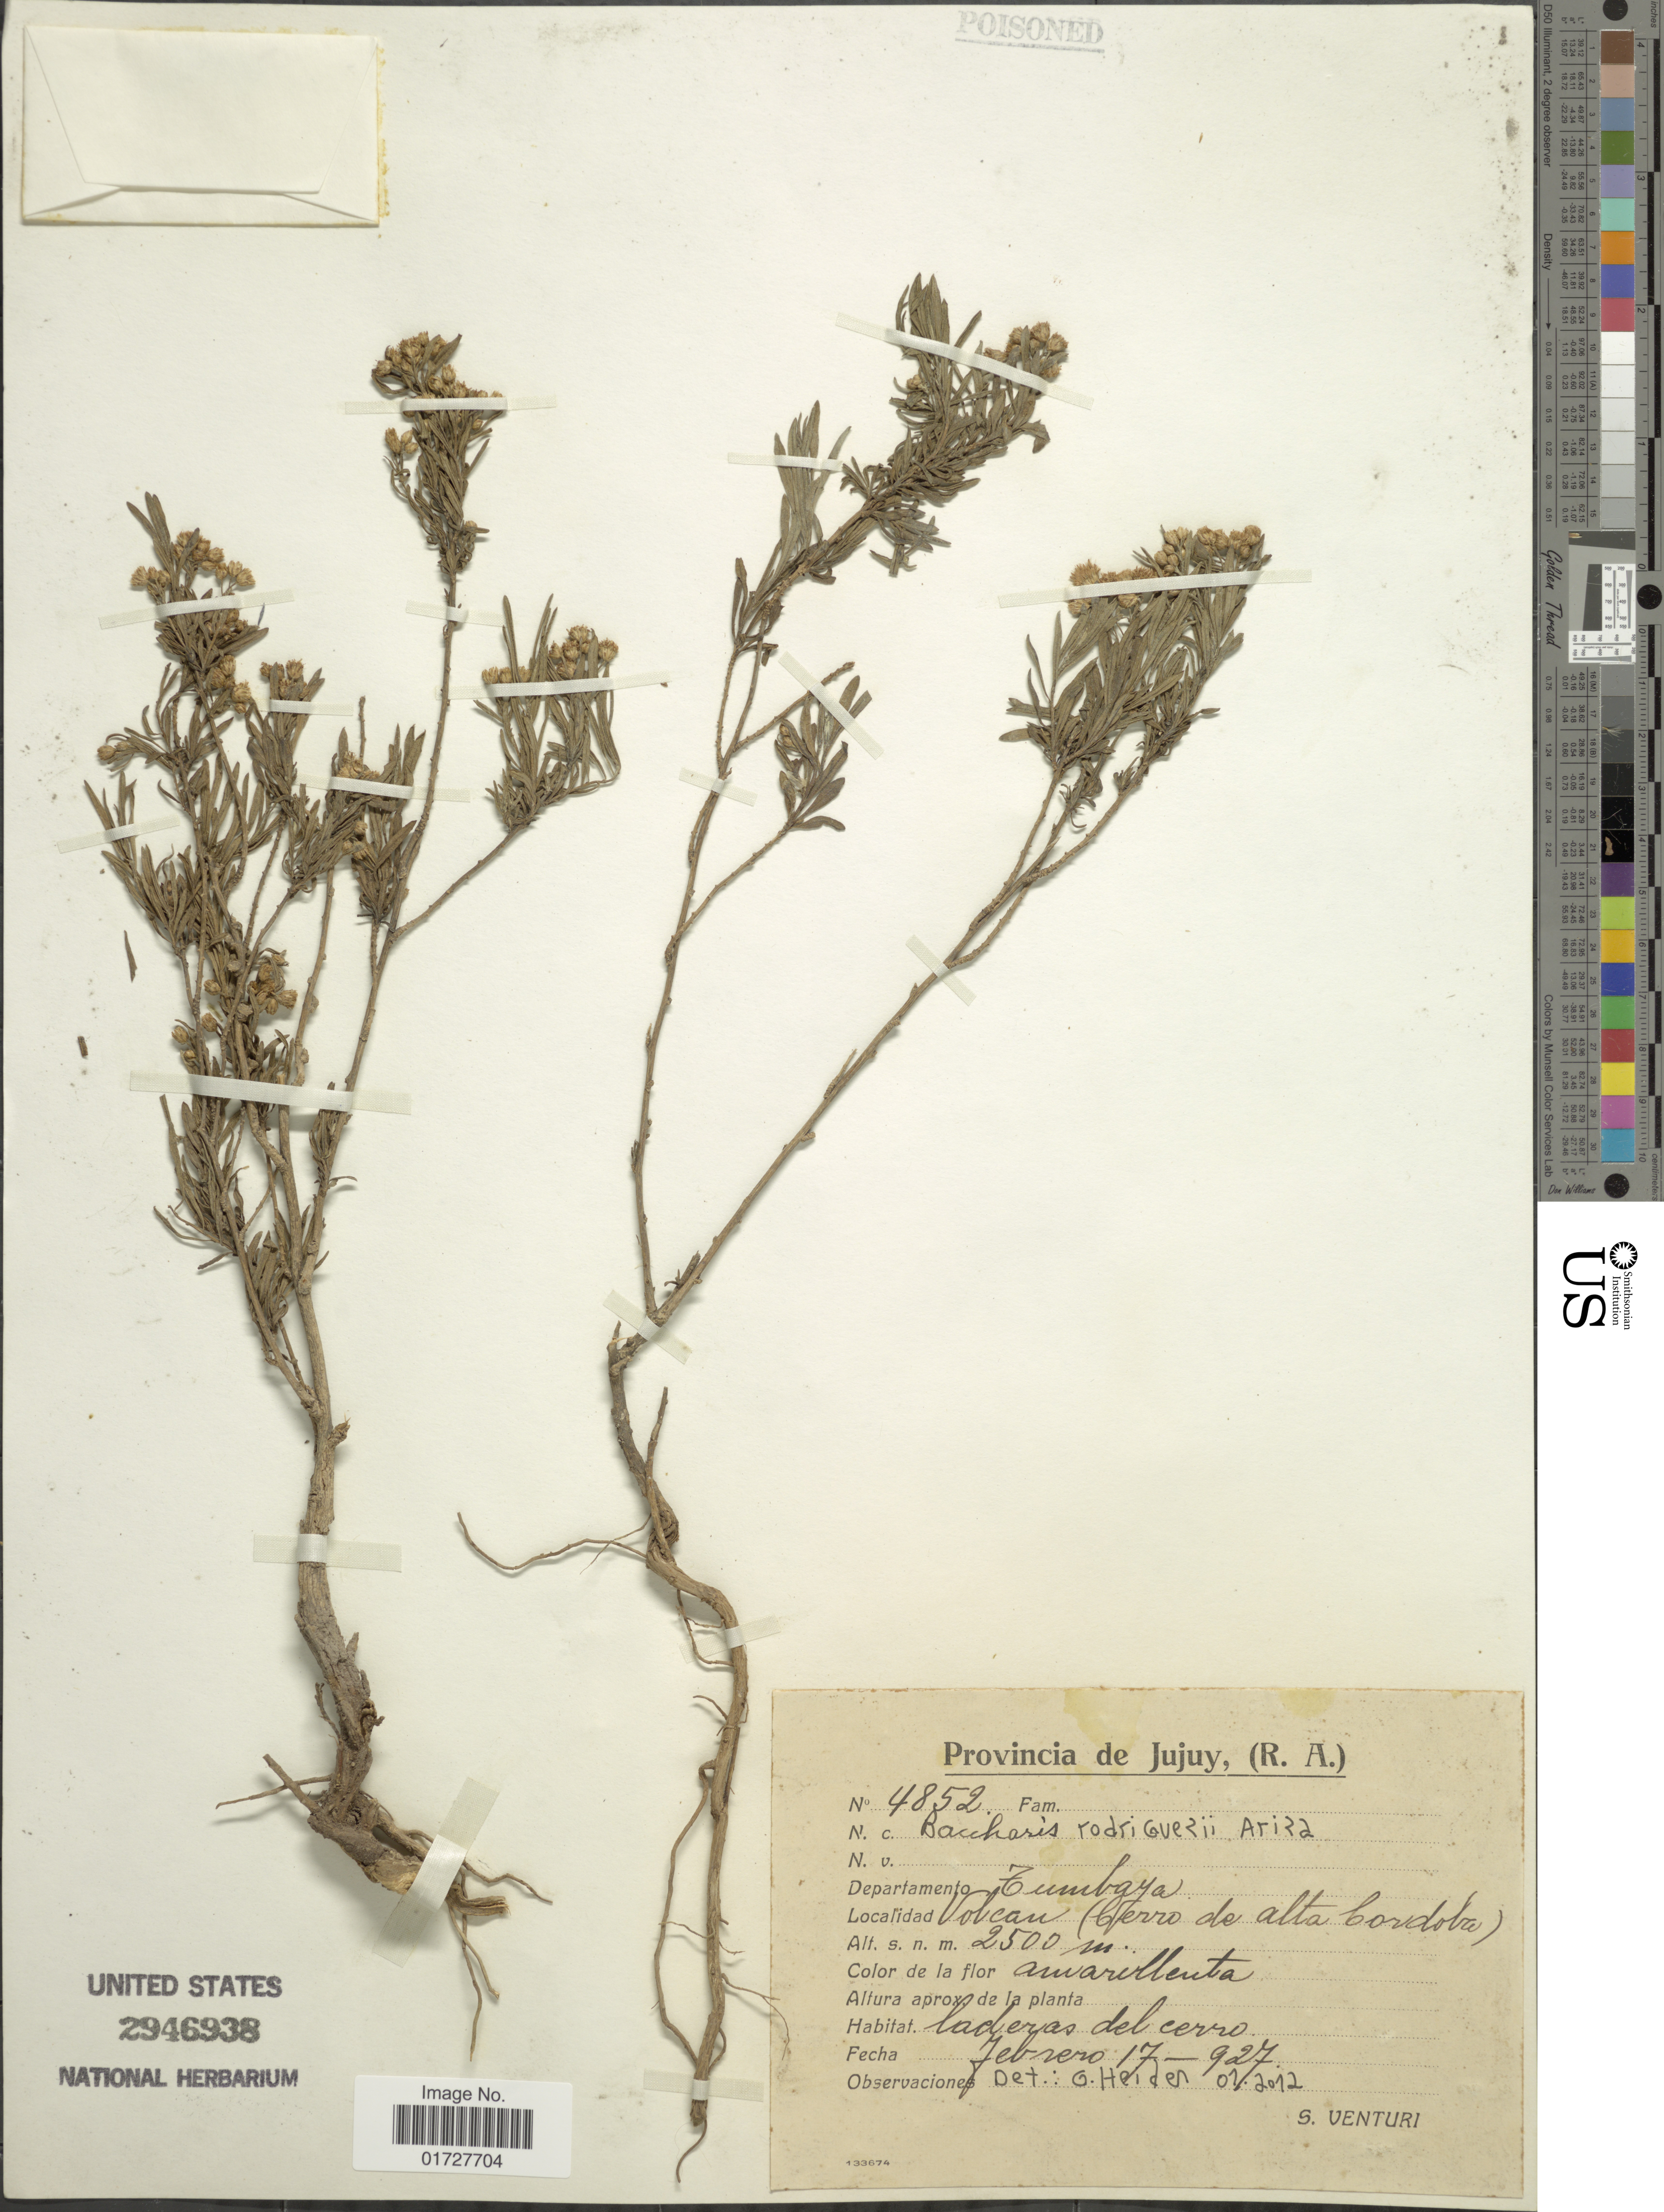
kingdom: Plantae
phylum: Tracheophyta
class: Magnoliopsida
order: Asterales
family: Asteraceae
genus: Baccharis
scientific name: Baccharis rodriguezii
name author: Ariza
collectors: S. Venturi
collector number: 4852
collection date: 1927-02-17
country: Argentina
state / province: Jujuy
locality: Departamento Tumbaya, Volcan (Cerro deAkta Cordoba)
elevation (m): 2500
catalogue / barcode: US 2946938